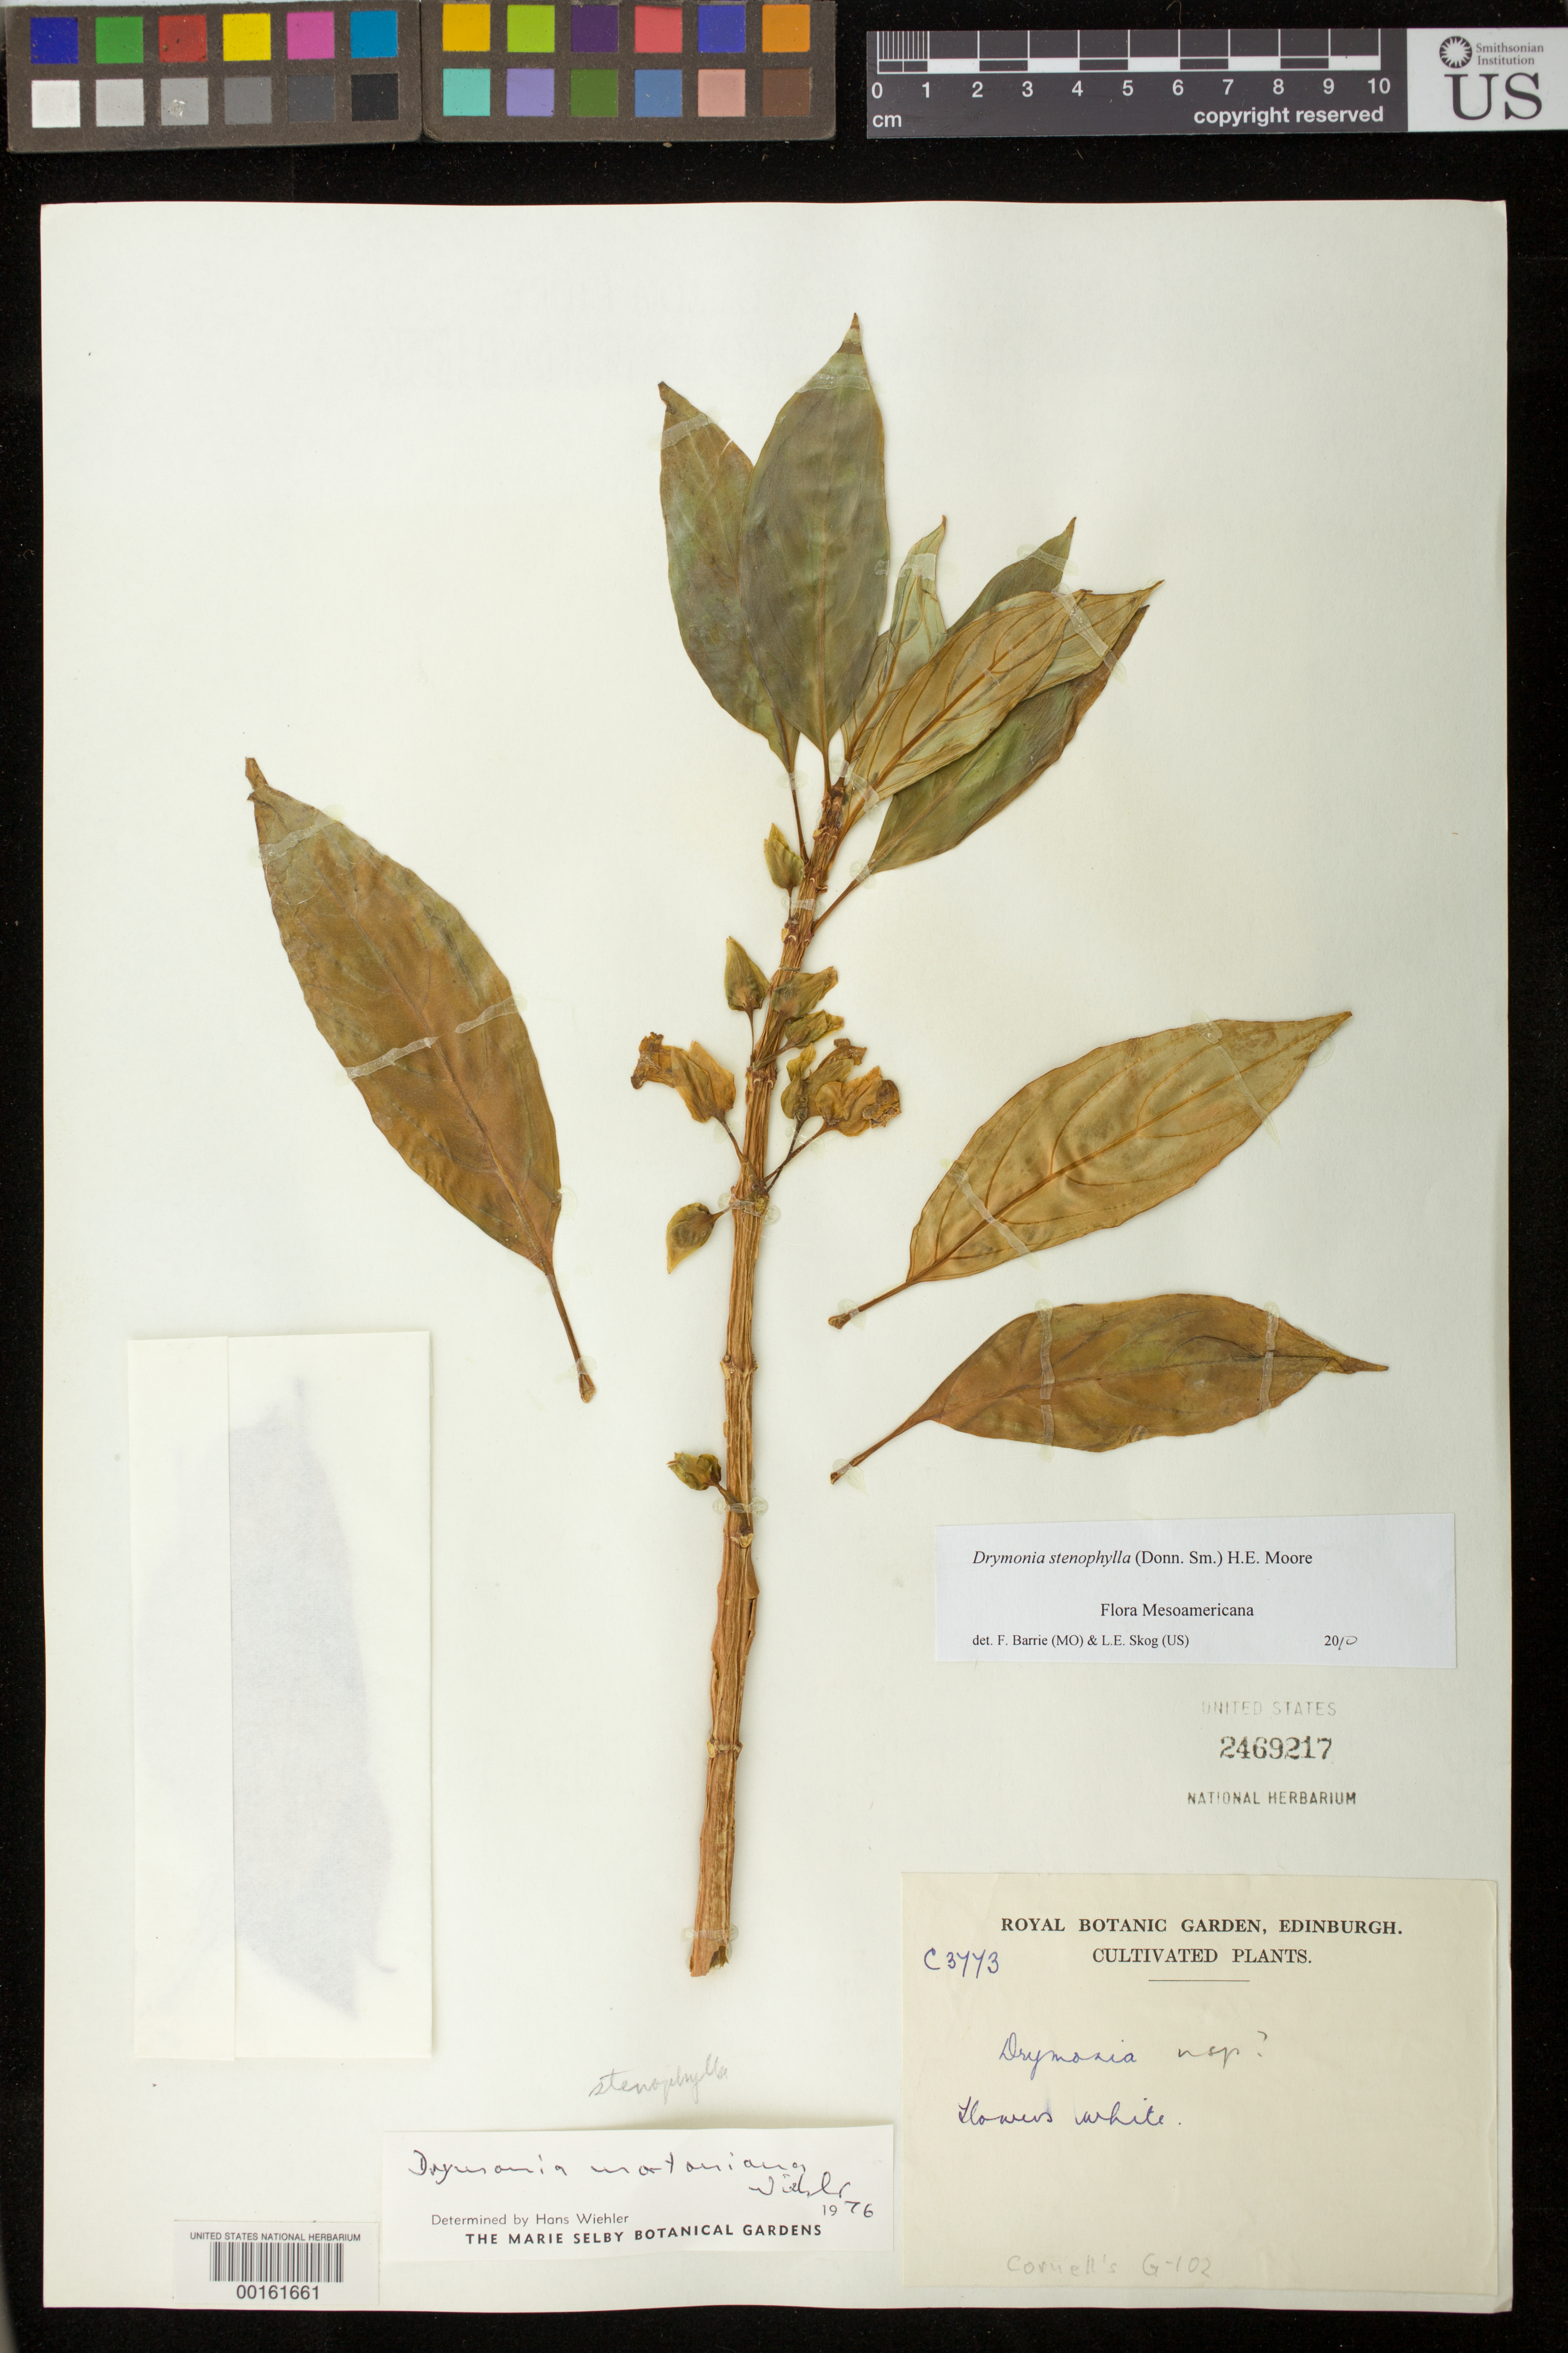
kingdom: Plantae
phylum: Tracheophyta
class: Magnoliopsida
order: Lamiales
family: Gesneriaceae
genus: Drymonia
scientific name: Drymonia stenophylla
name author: (Donn. Sm.) H.E. Moore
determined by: Wiehler, H. J.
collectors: RBG Edinburgh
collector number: C. 3773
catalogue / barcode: US 2469217